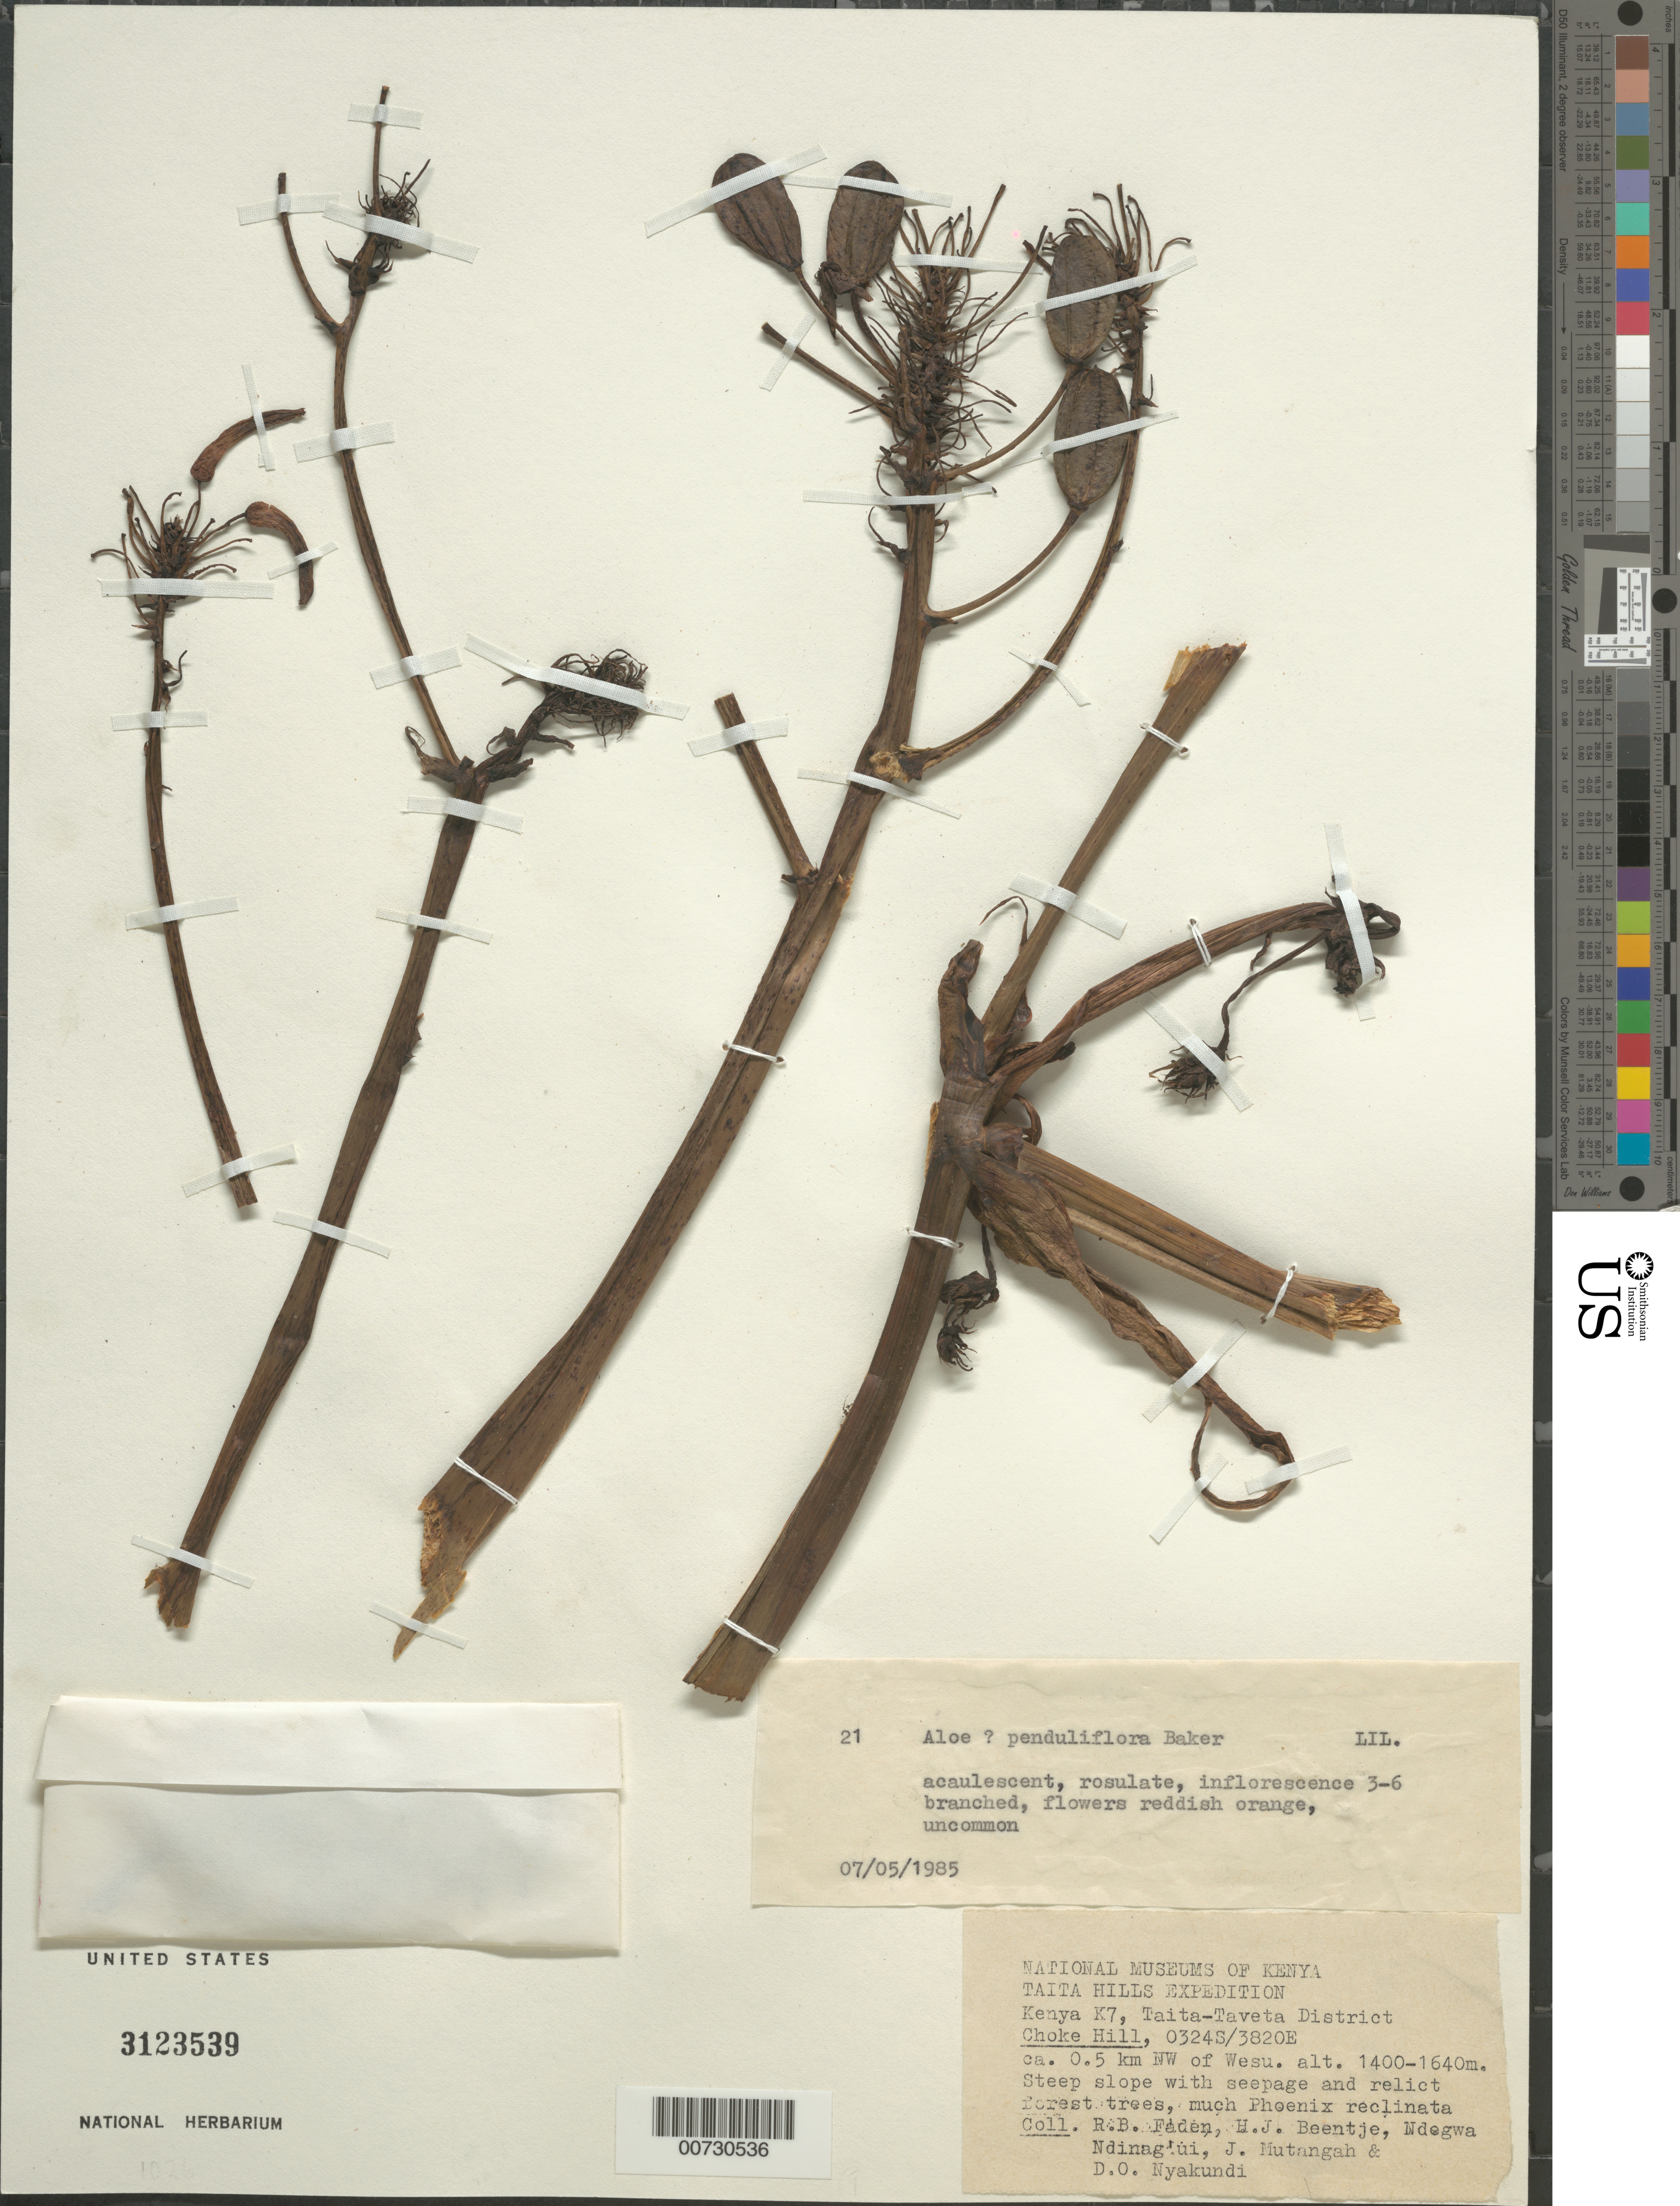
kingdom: Plantae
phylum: Tracheophyta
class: Liliopsida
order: Asparagales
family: Asphodelaceae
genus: Aloe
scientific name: Aloe penduliflora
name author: Baker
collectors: R. B. Faden, H. J. Beentje, N. Ndinag'ui, J. Mutangah & D. Nyakundi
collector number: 21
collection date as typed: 07 May 1985 or 05 Jul 1985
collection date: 1985-05-07 or 1985-07-05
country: Kenya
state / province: Taita Taveta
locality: Choke Hill, ca. 0.5 km. NW of Wesu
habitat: Steep slope with seepage and relict forest trees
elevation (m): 1400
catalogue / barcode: US 3123539